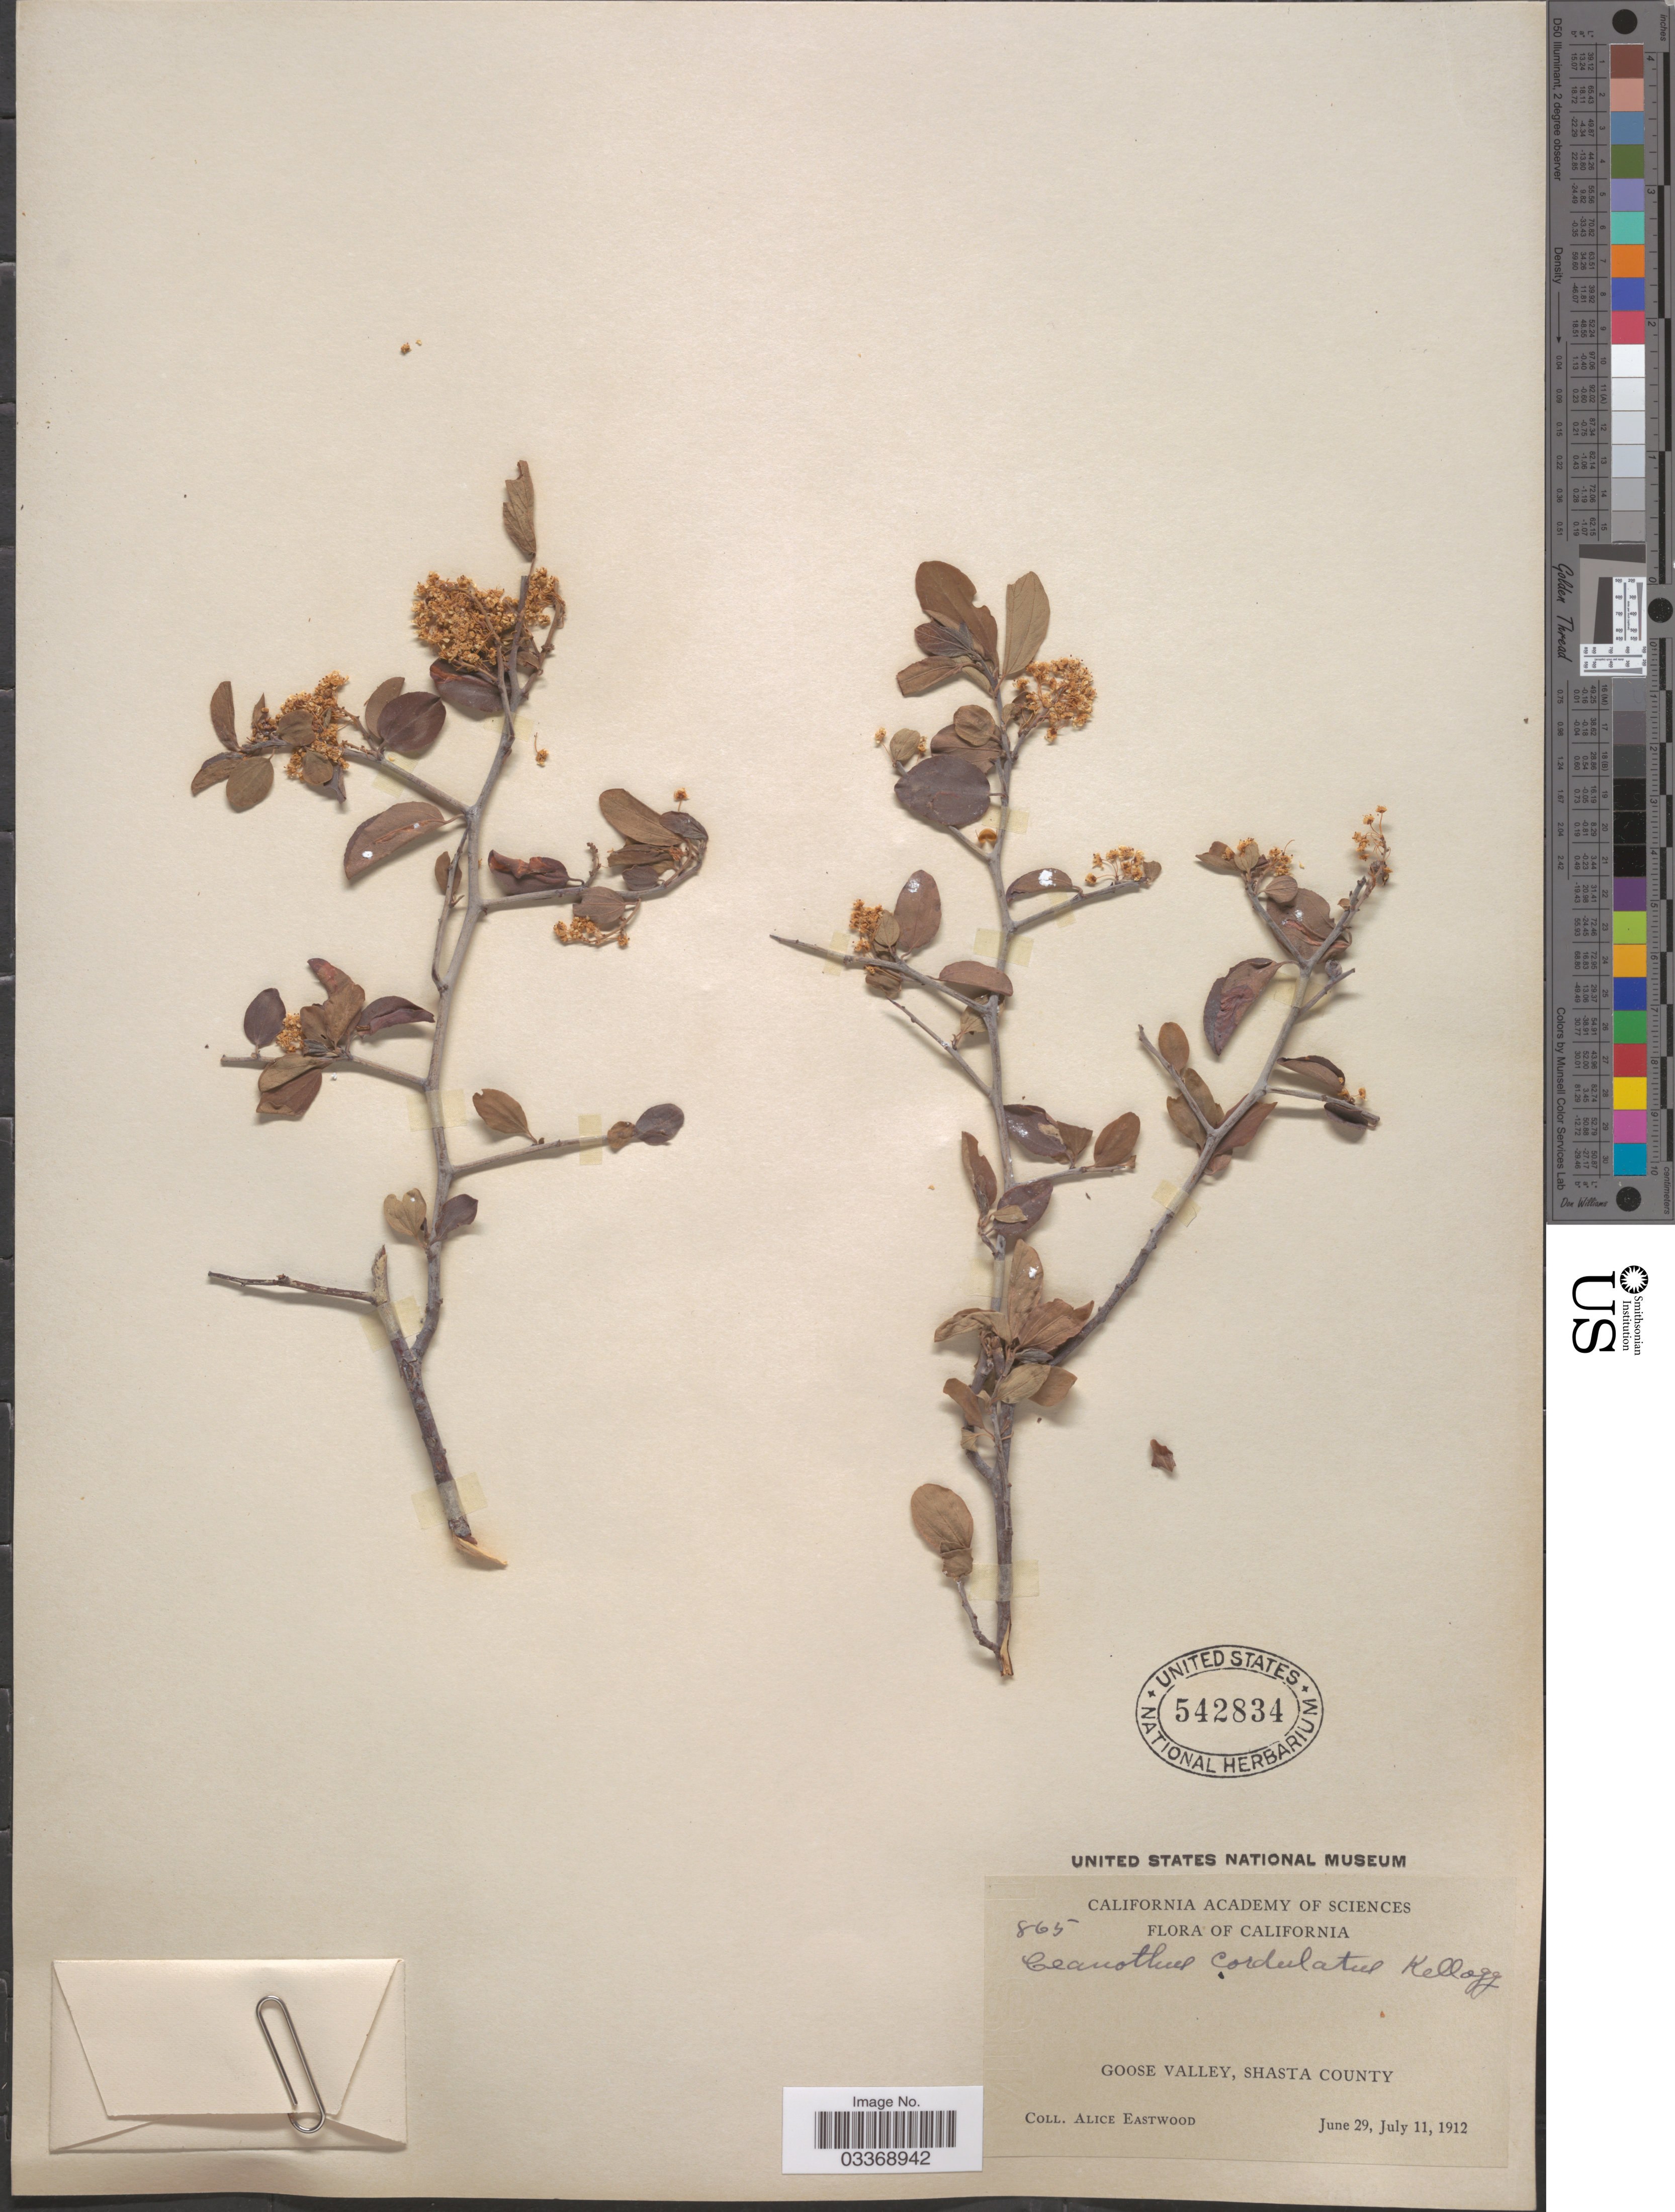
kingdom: Plantae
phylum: Tracheophyta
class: Magnoliopsida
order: Rosales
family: Rhamnaceae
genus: Ceanothus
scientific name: Ceanothus cordulatus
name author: Kellogg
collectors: A. Eastwood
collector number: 865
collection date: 1912-06-29/1912-07-11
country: United States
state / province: California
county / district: Shasta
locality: Goose Valley, Shasta County.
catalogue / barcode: US 542834